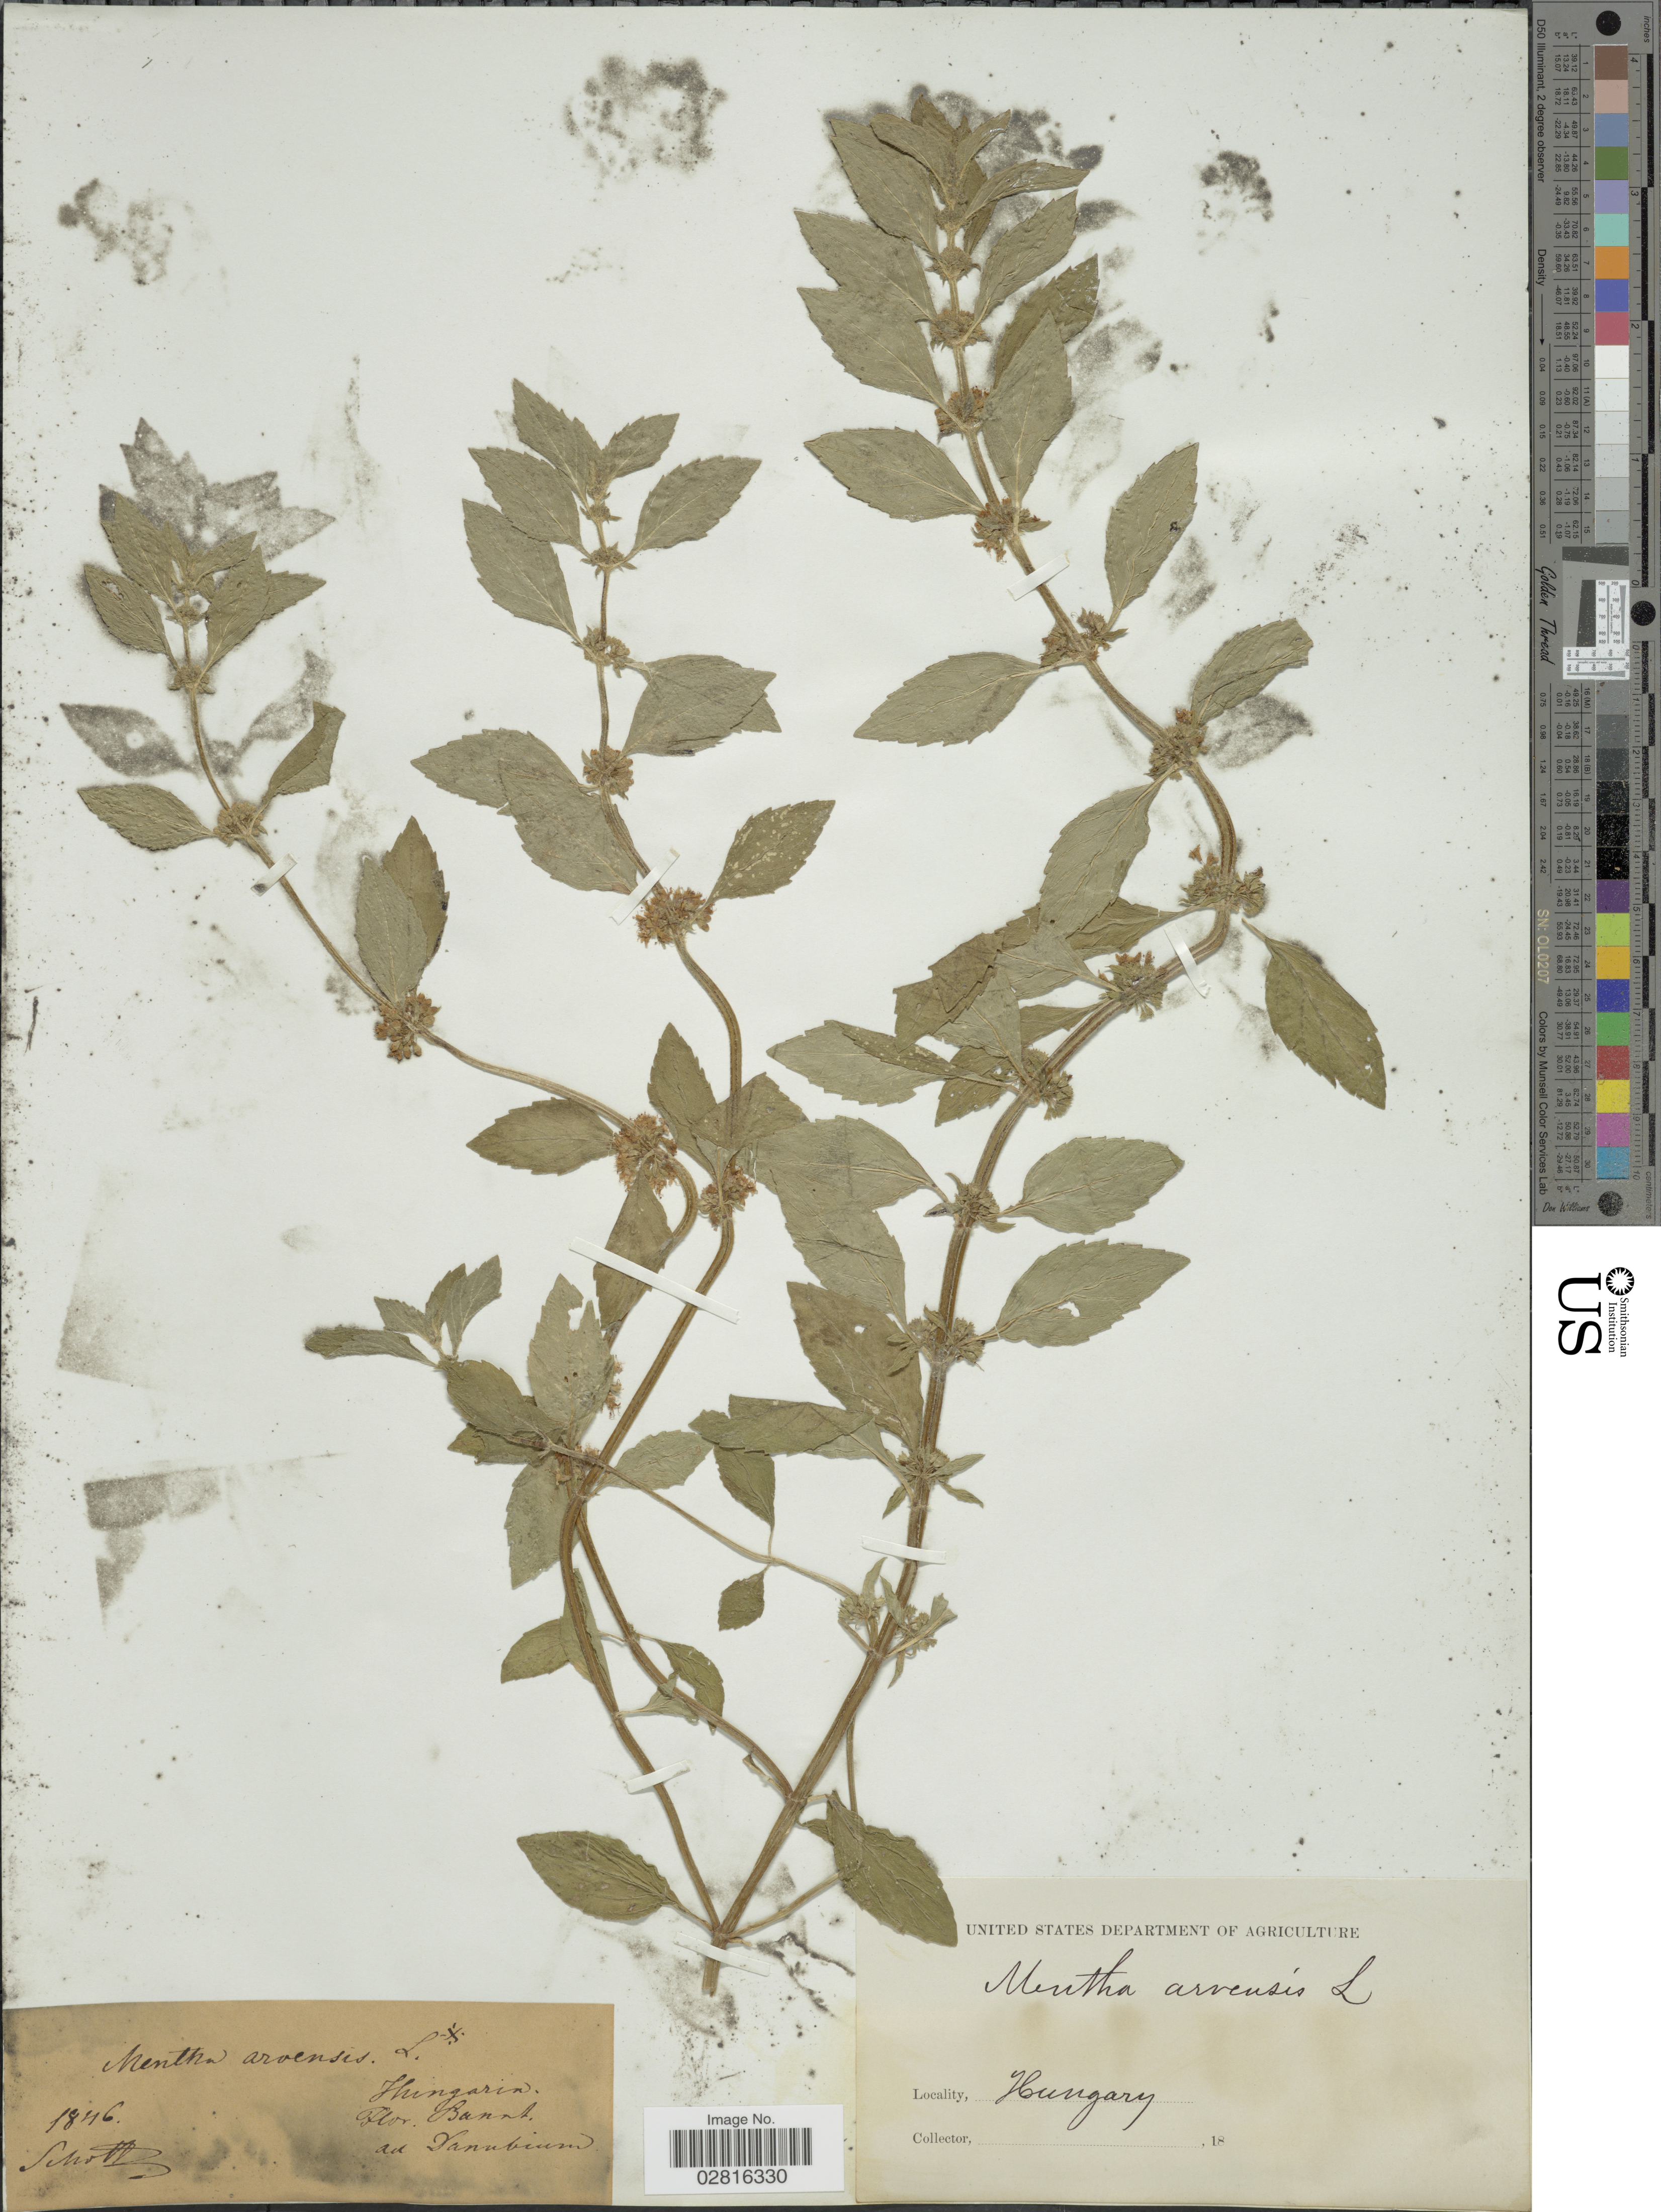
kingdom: Plantae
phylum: Tracheophyta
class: Magnoliopsida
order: Lamiales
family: Lamiaceae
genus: Mentha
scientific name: Mentha arvensis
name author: L.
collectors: Schott, --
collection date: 1846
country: Hungary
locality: Banat ad Dannbium